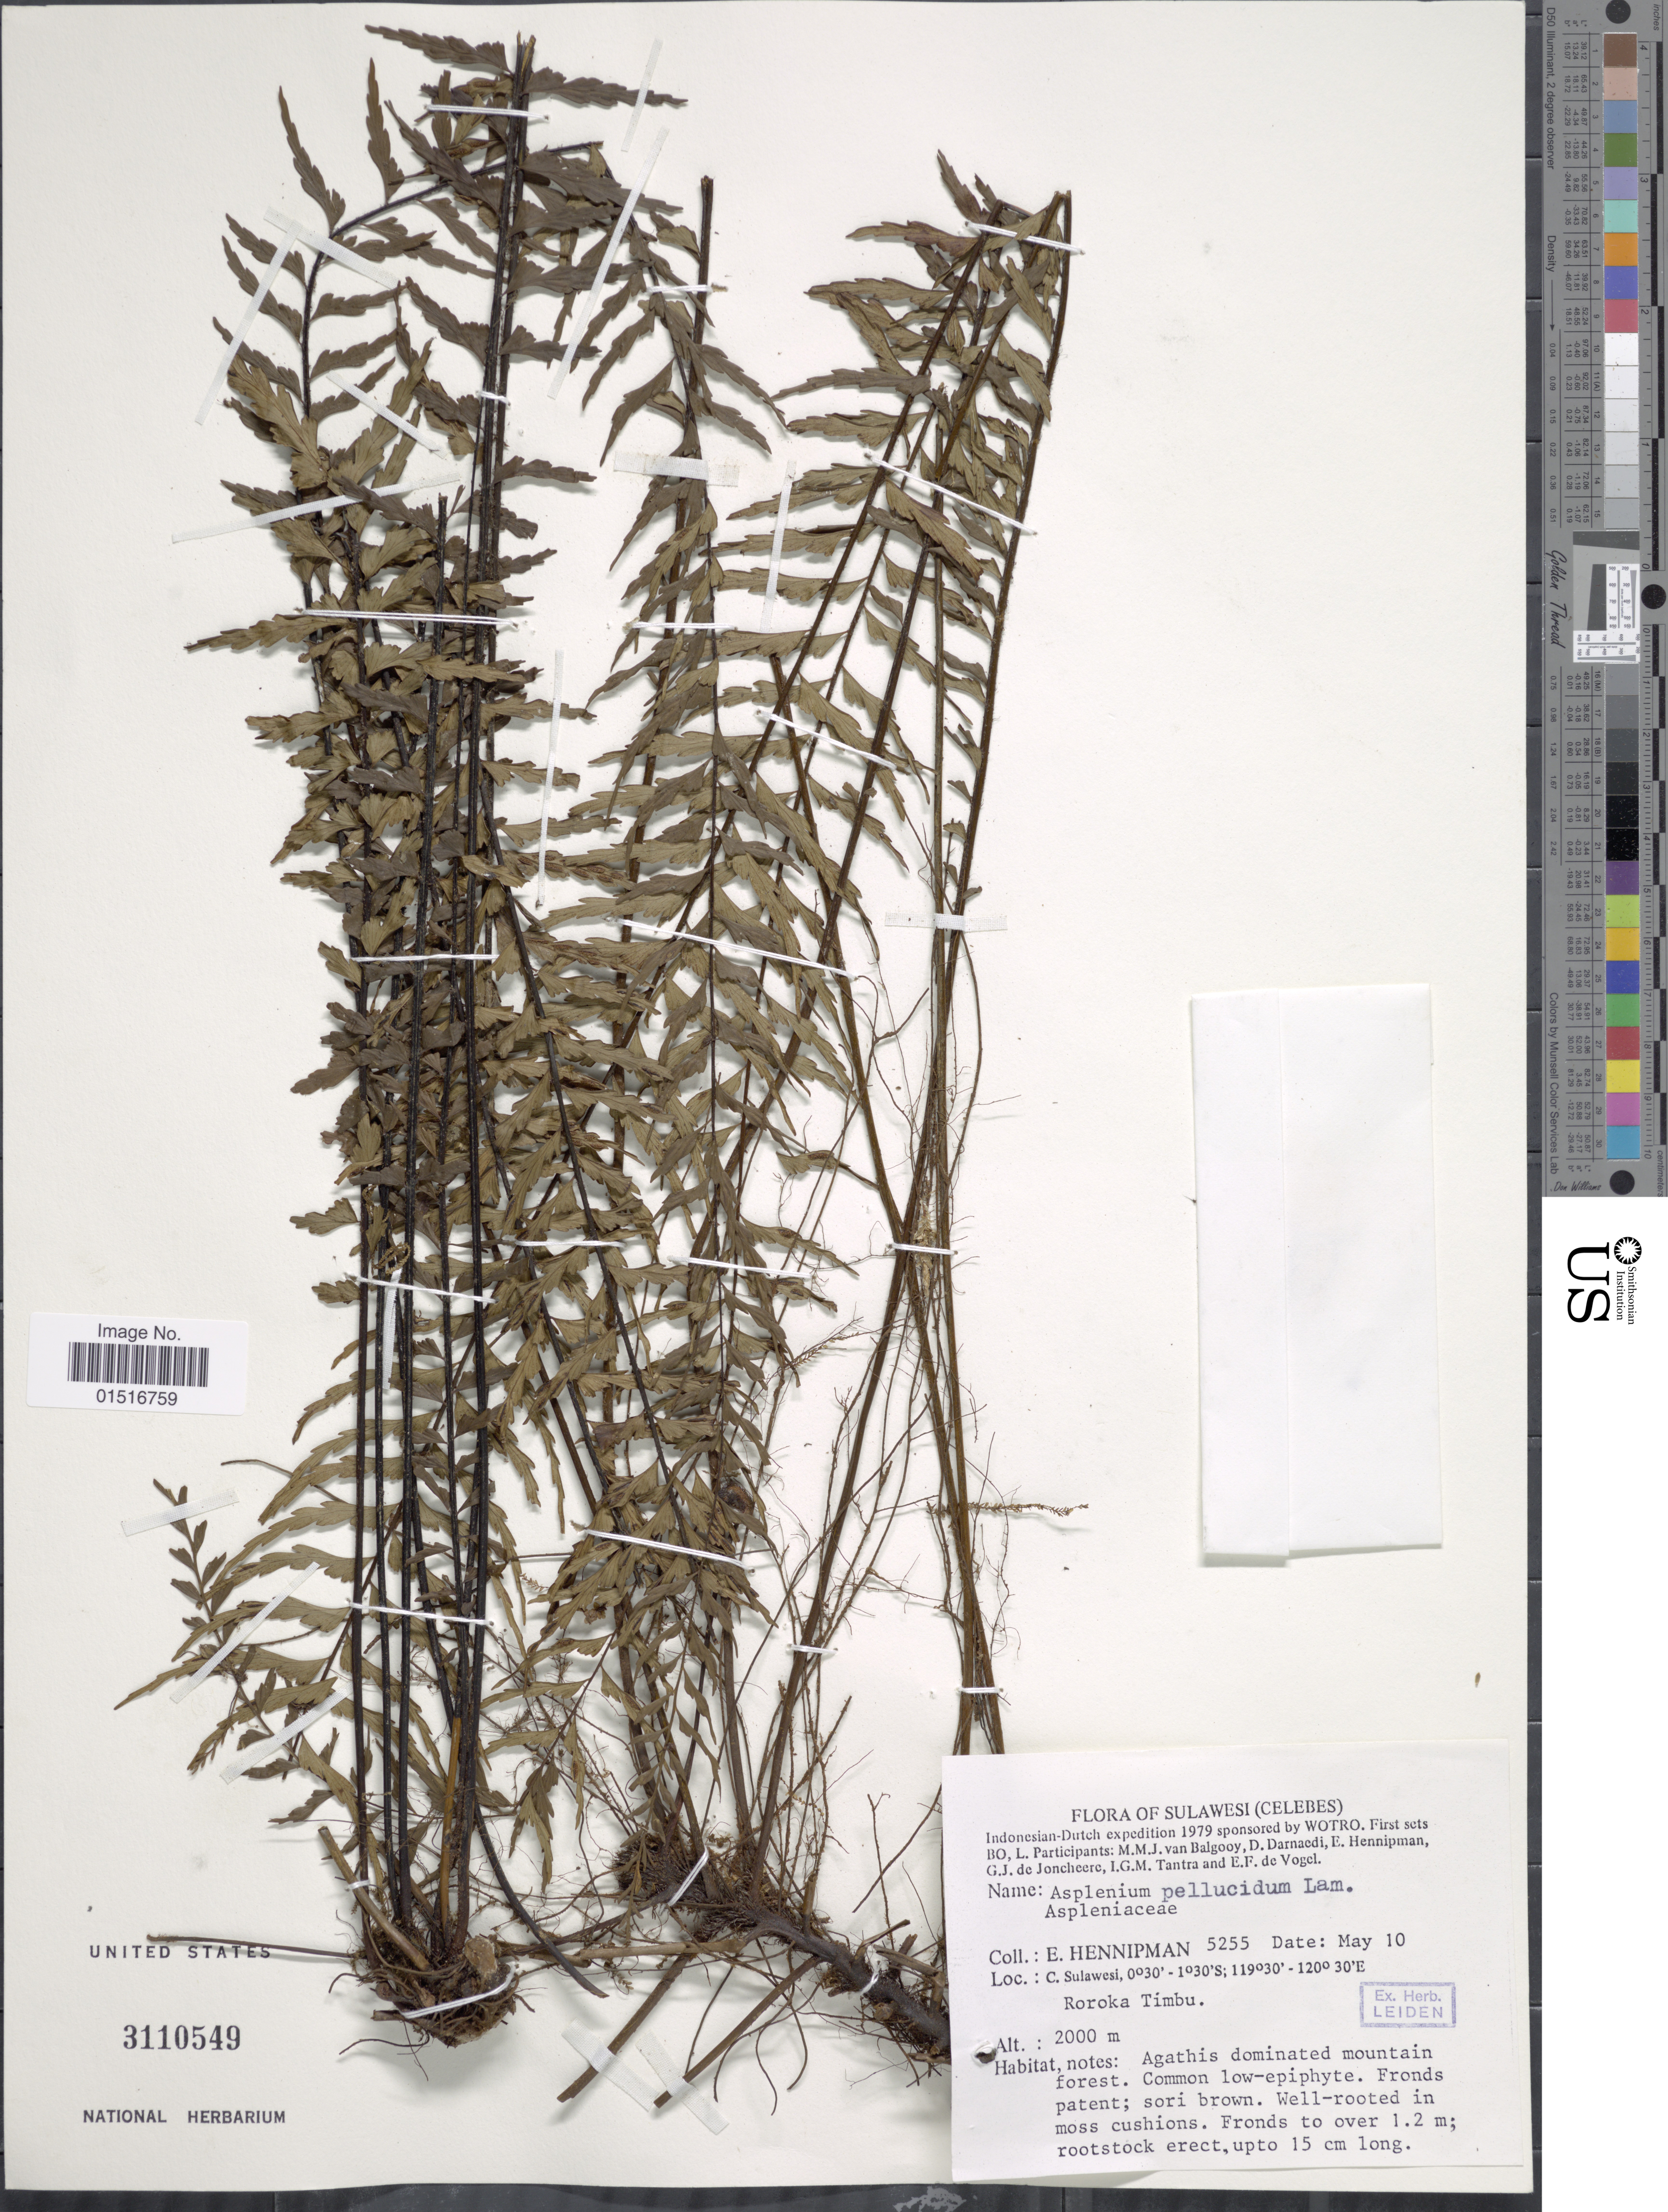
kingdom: Plantae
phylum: Tracheophyta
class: Polypodiopsida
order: Polypodiales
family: Aspleniaceae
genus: Asplenium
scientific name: Asplenium pellucidum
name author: Lam.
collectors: E. Hennipman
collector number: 5255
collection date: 1979-05-10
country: Indonesia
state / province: Sulawesi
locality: Sulawesi (Celebes). C. Sulawesi. Roroka Timbu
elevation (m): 2000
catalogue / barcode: US 3110549